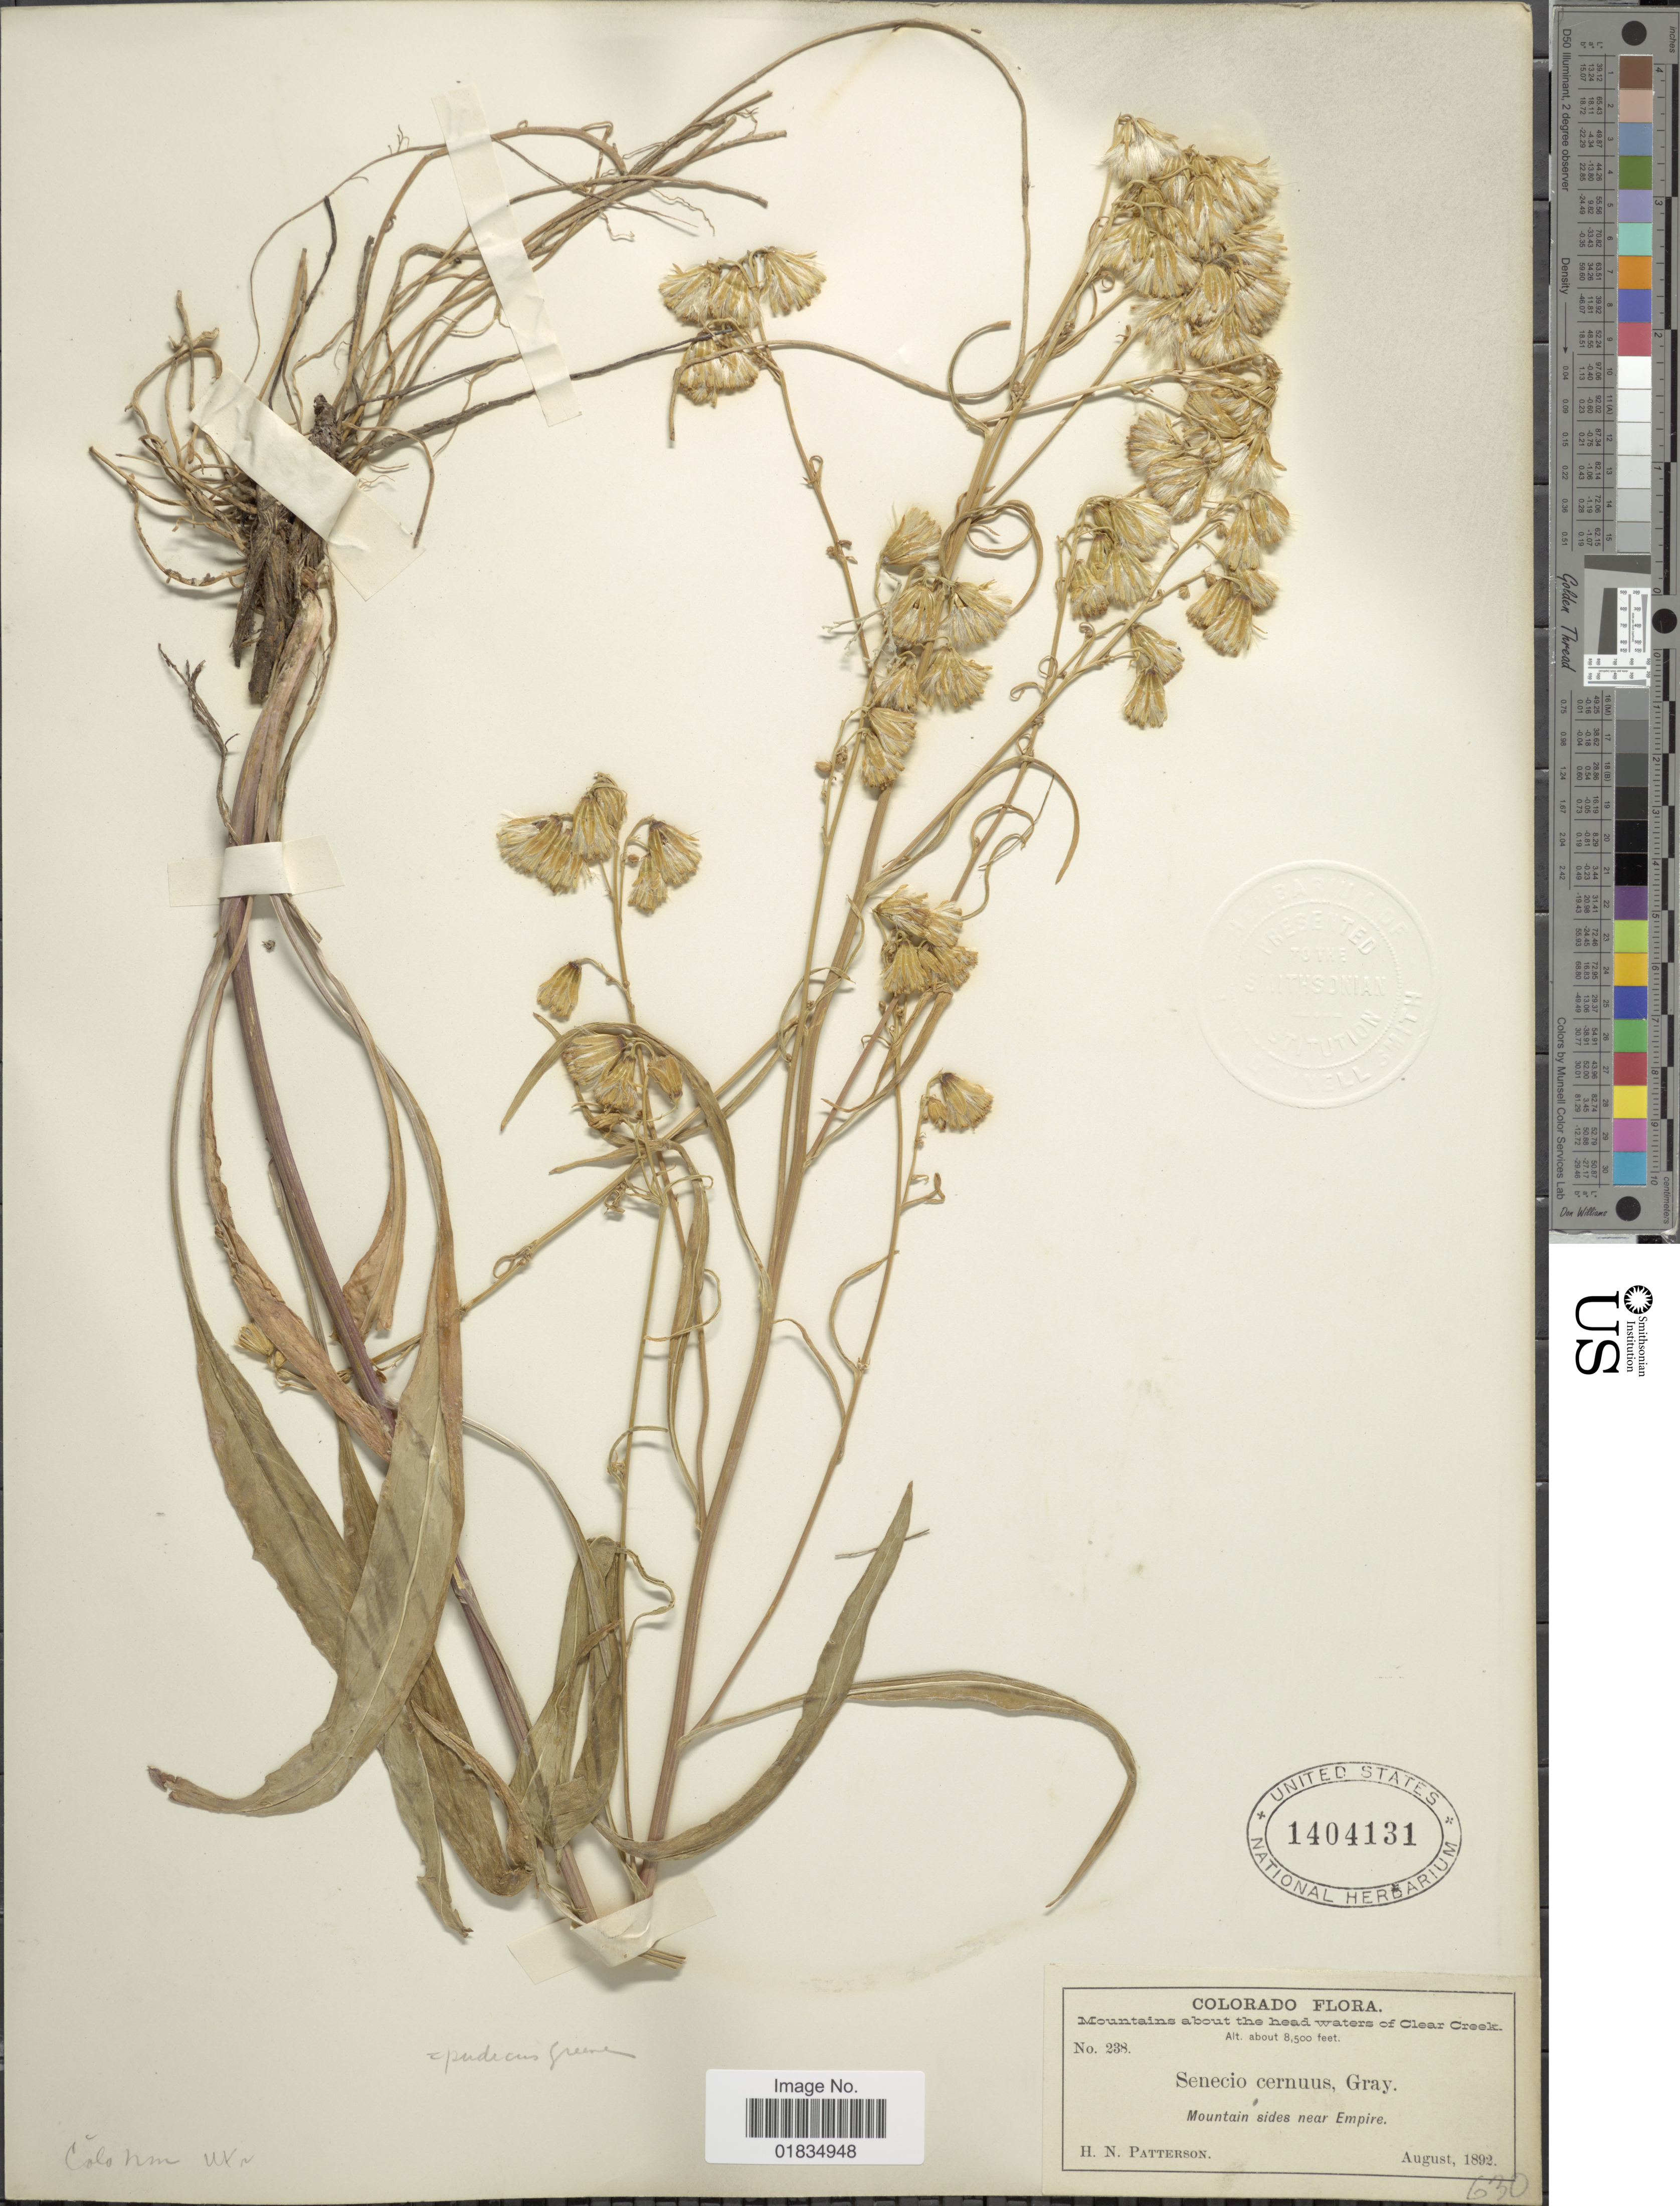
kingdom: Plantae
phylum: Tracheophyta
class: Magnoliopsida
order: Asterales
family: Asteraceae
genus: Senecio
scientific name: Senecio pudicus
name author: Greene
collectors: H. N. Patterson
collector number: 238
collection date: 1892-08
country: United States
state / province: Colorado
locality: Mountain sides near Empire, Mountains about the headwaters of Clear Creek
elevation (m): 2591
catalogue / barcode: US 1404131